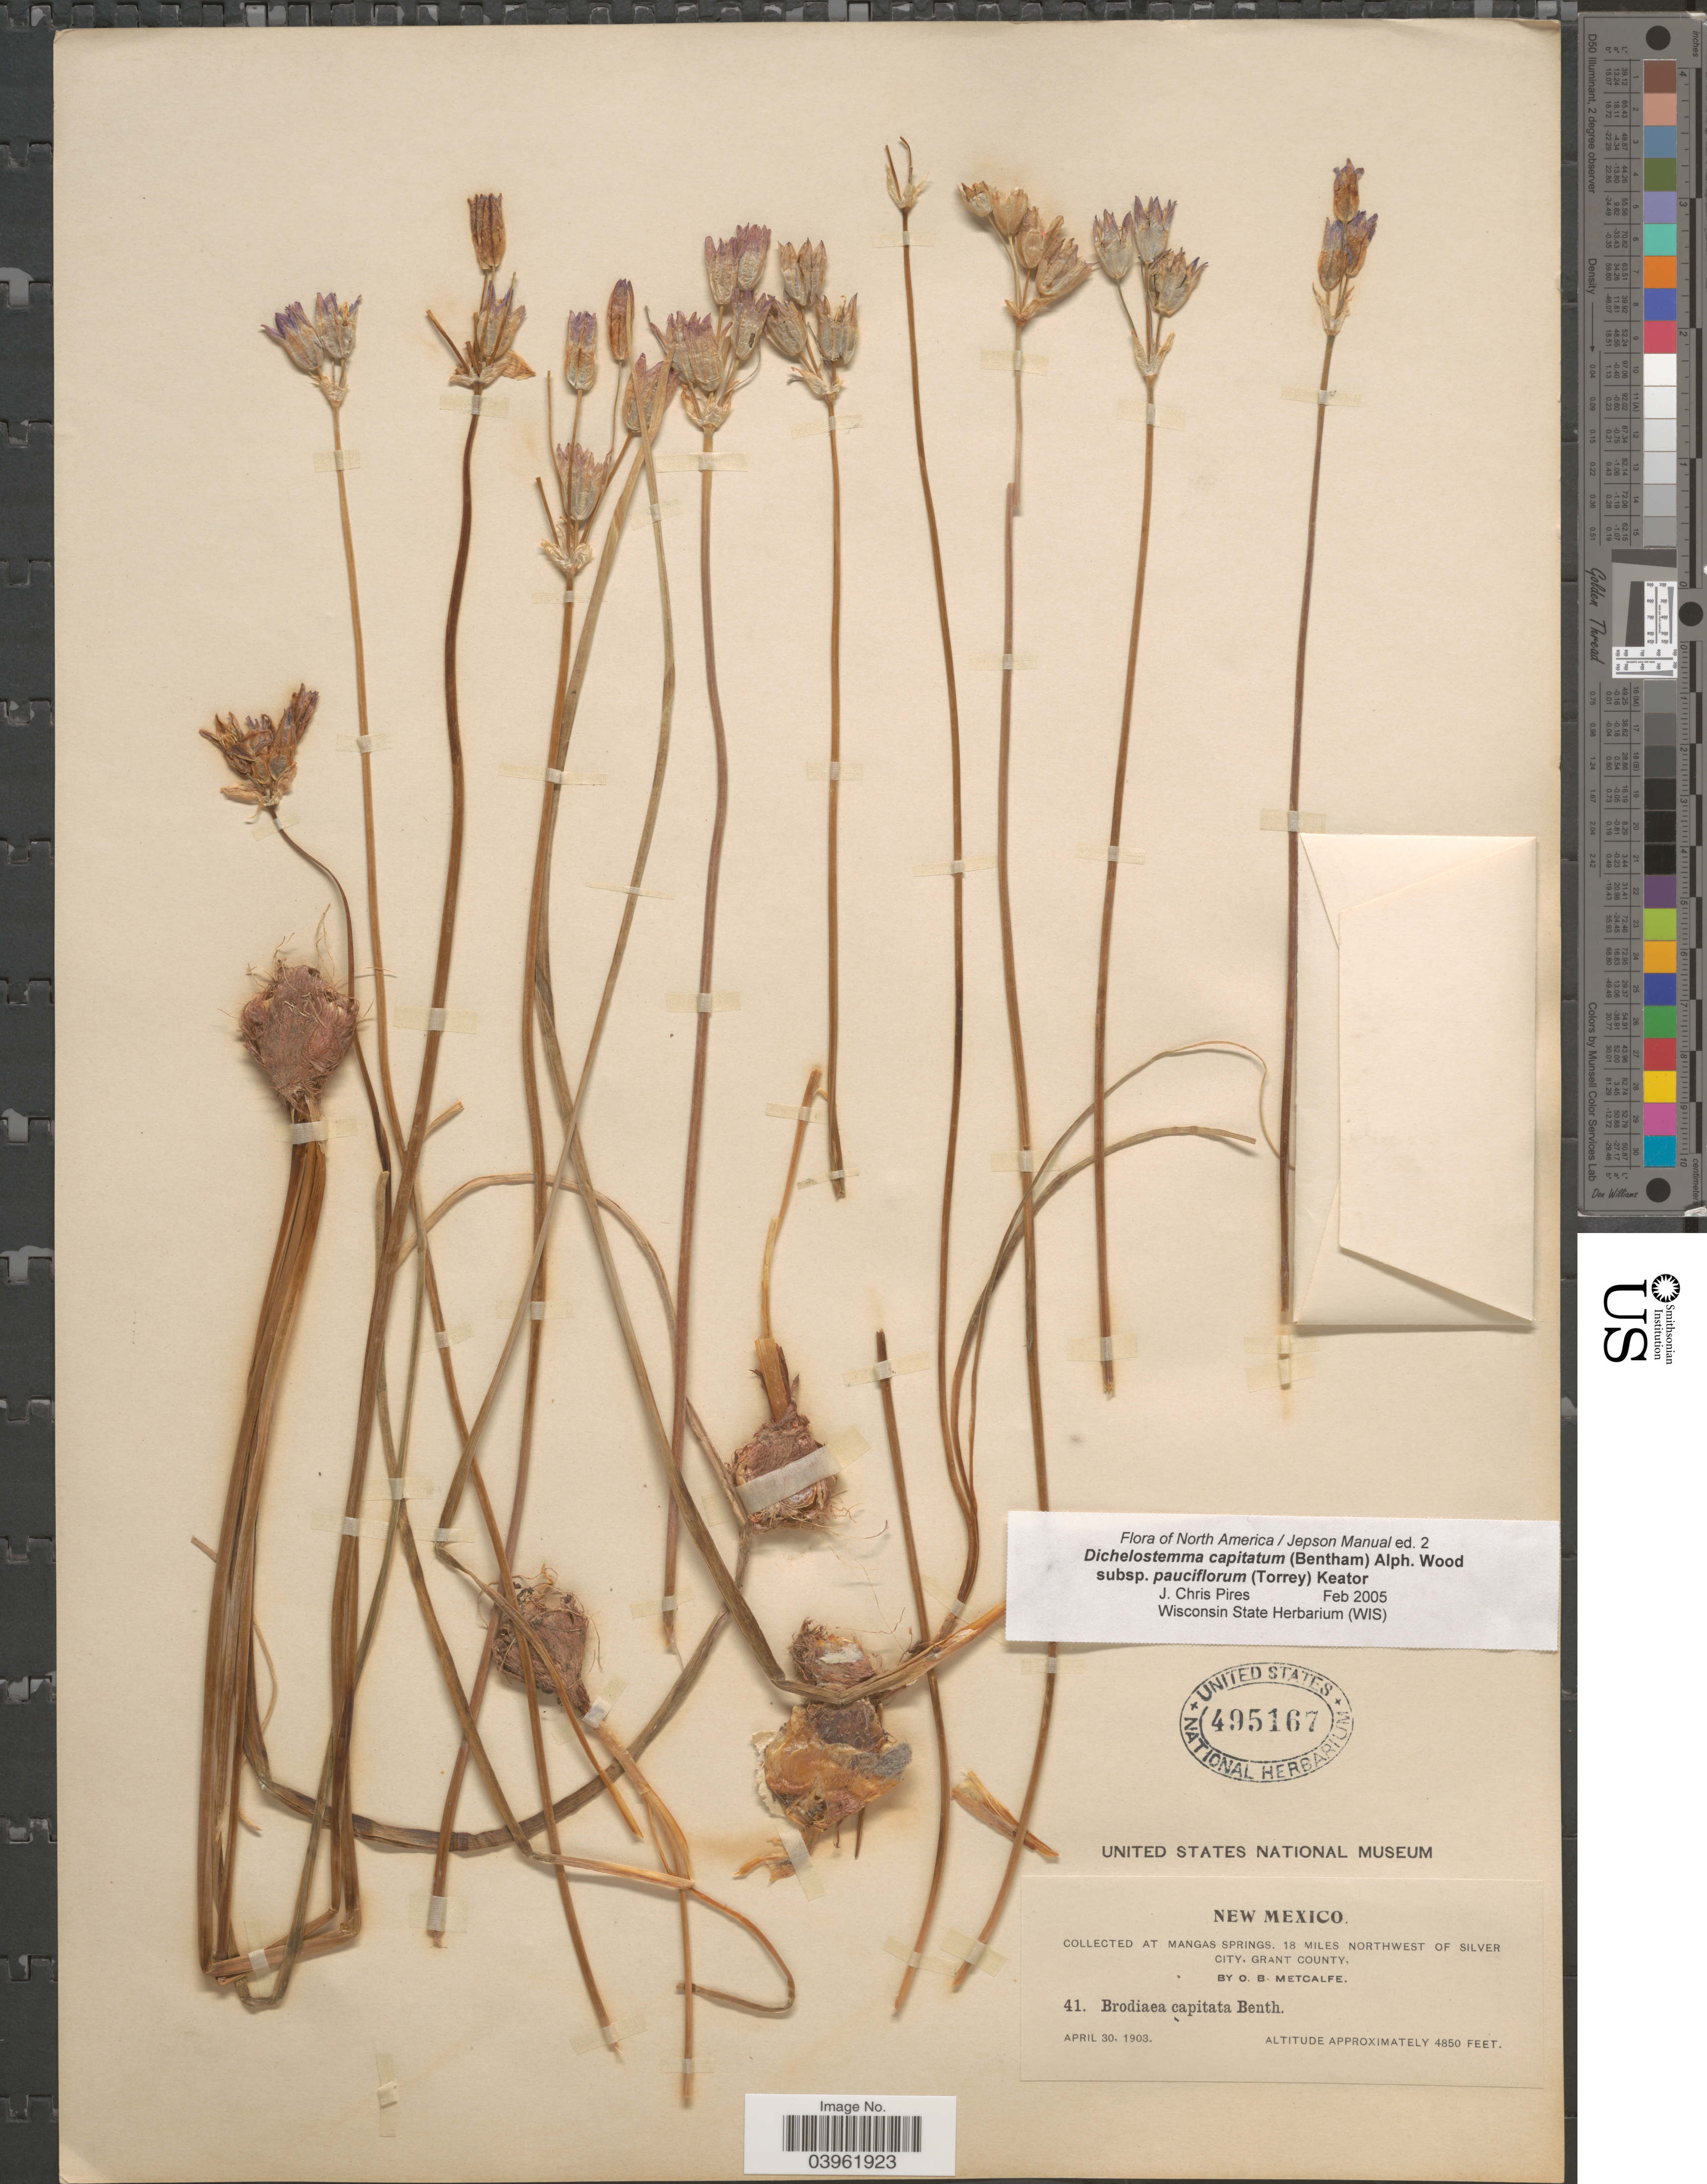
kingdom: Plantae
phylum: Tracheophyta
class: Liliopsida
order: Asparagales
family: Asparagaceae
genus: Dichelostemma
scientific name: Dichelostemma capitatum subsp. pauciflorum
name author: (Torr.) Keator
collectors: O. B. Metcalfe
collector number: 41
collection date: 1903-04-30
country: United States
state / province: New Mexico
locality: At Mangas Springs, 18 miles northwest of Silver City, Grant County.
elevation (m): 1478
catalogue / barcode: US 495167